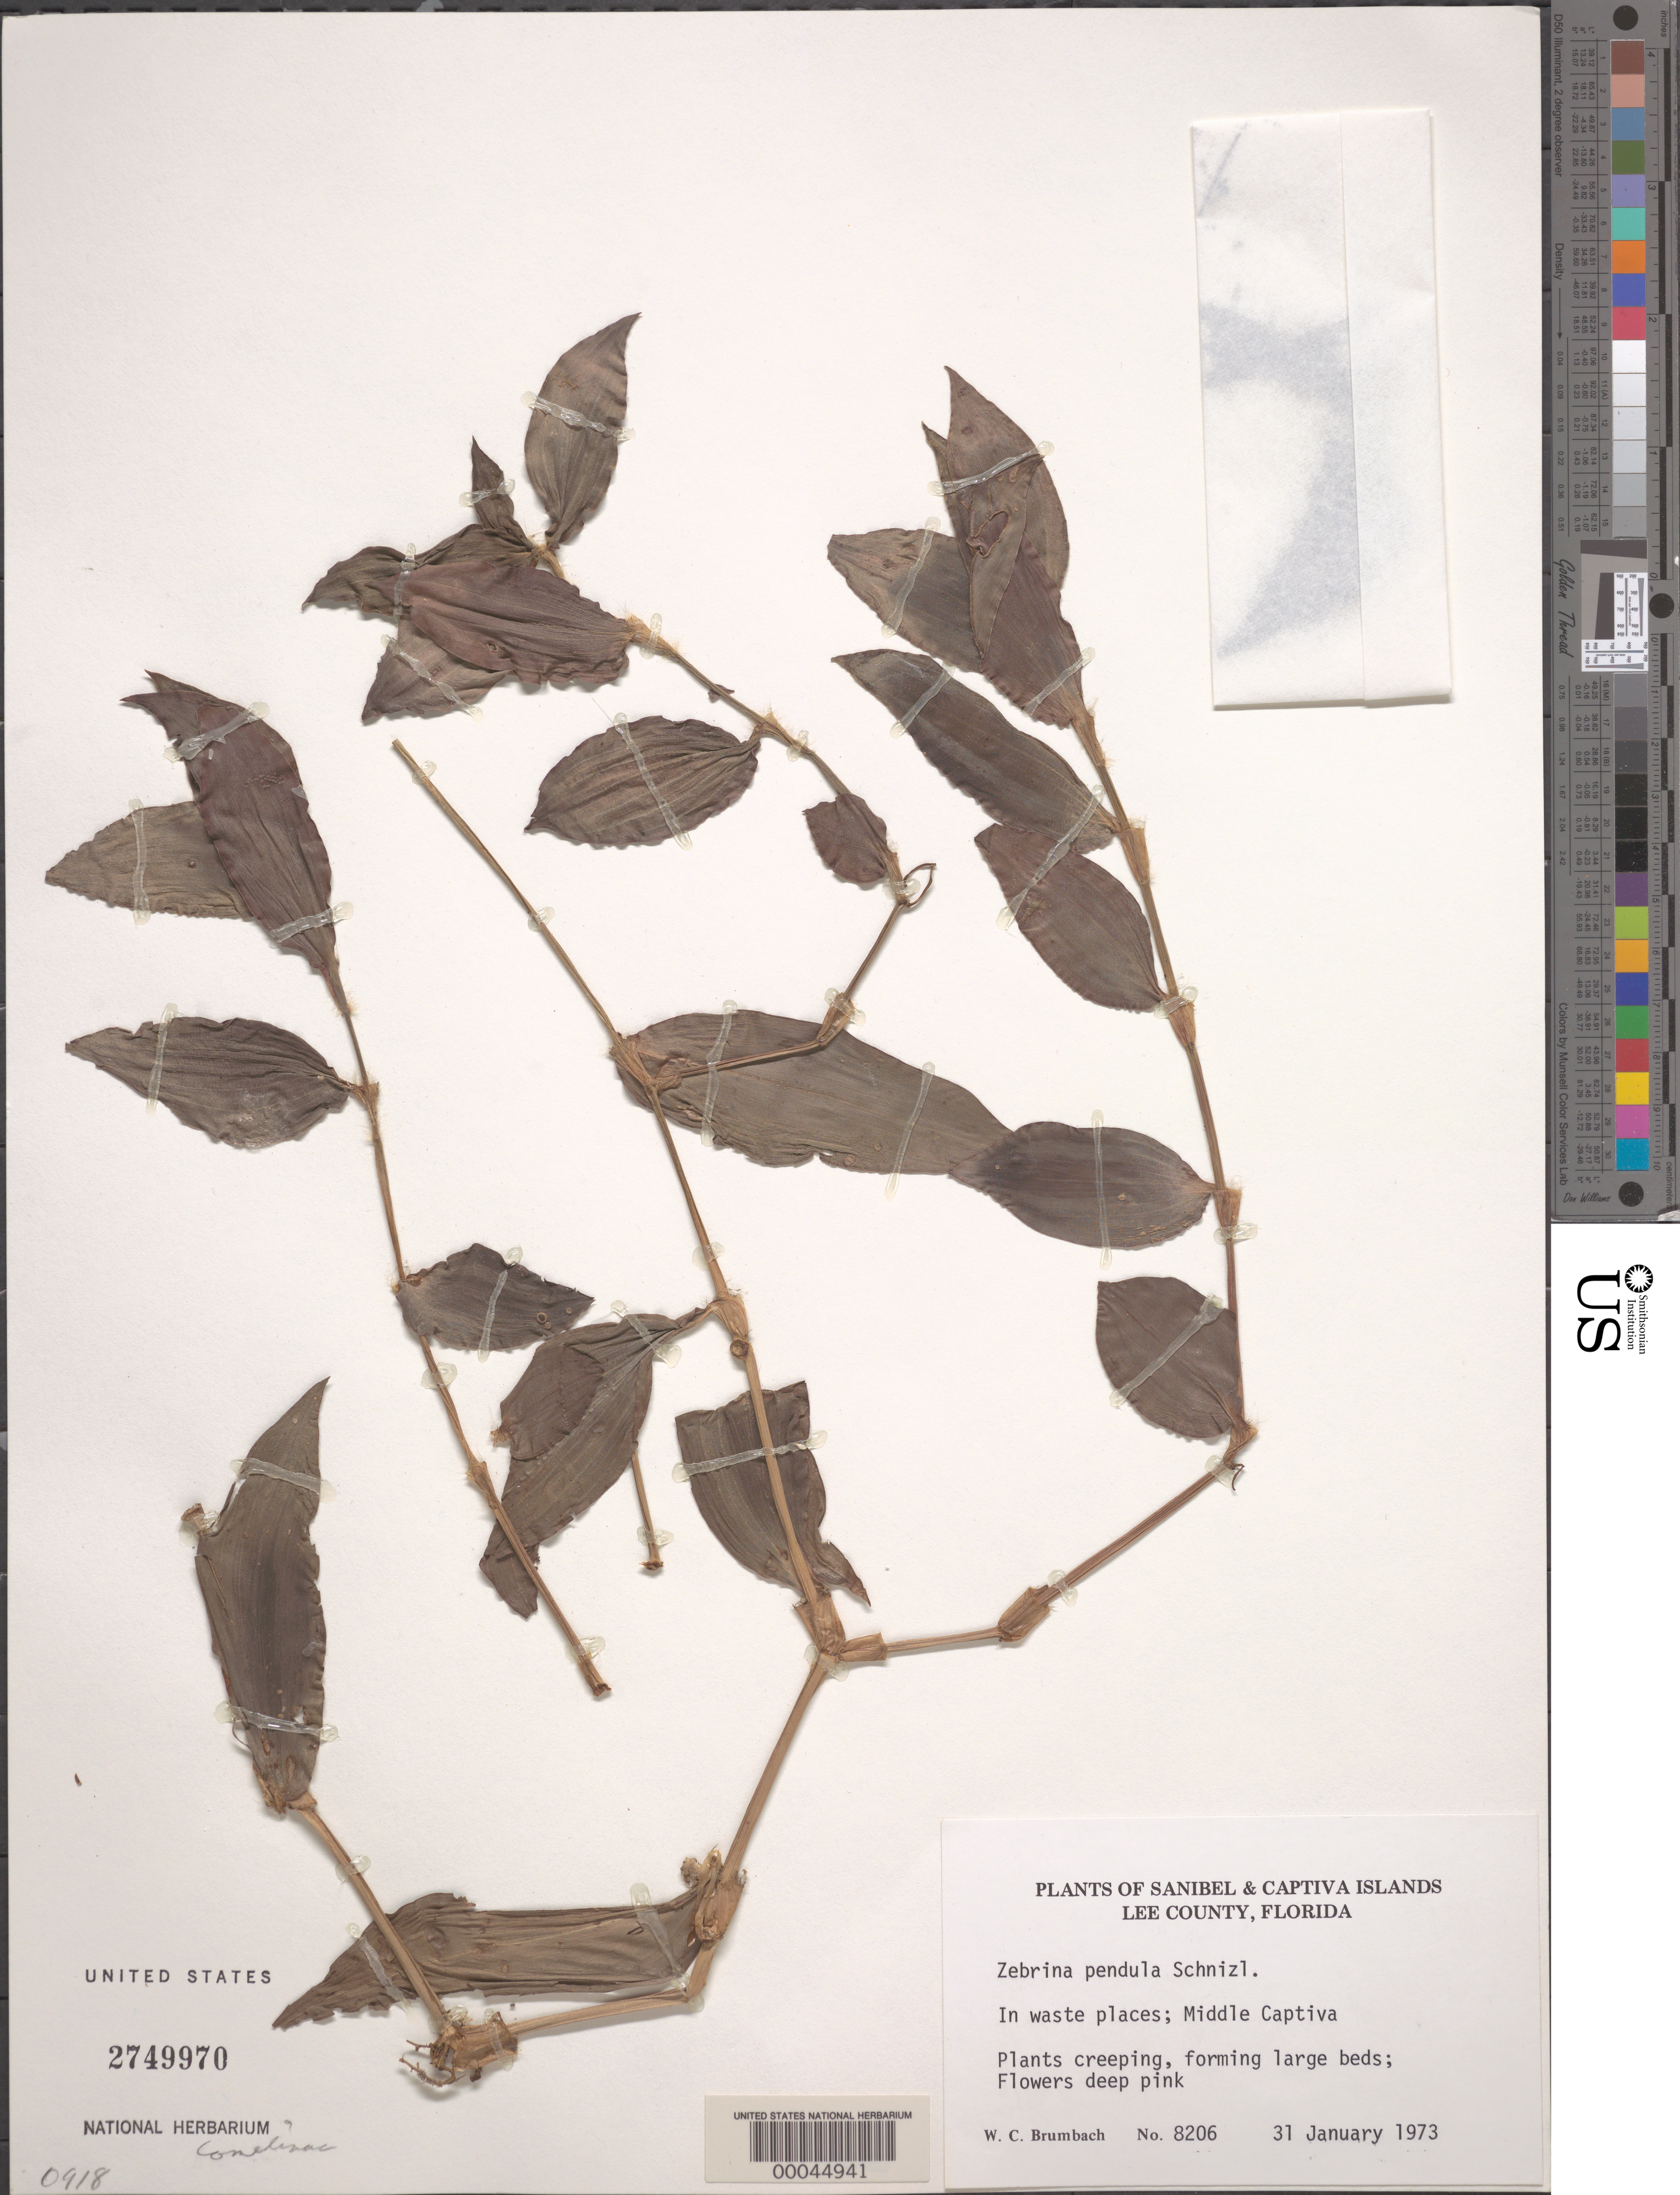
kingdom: Plantae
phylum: Tracheophyta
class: Liliopsida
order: Commelinales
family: Commelinaceae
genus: Tradescantia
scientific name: Tradescantia zebrina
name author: Bosse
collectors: W. C. Brumbach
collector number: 8206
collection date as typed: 31 Jan 1973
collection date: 1973-01-31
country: United States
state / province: Florida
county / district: Lee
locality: Middle captiva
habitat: Waste places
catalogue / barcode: US 2749970